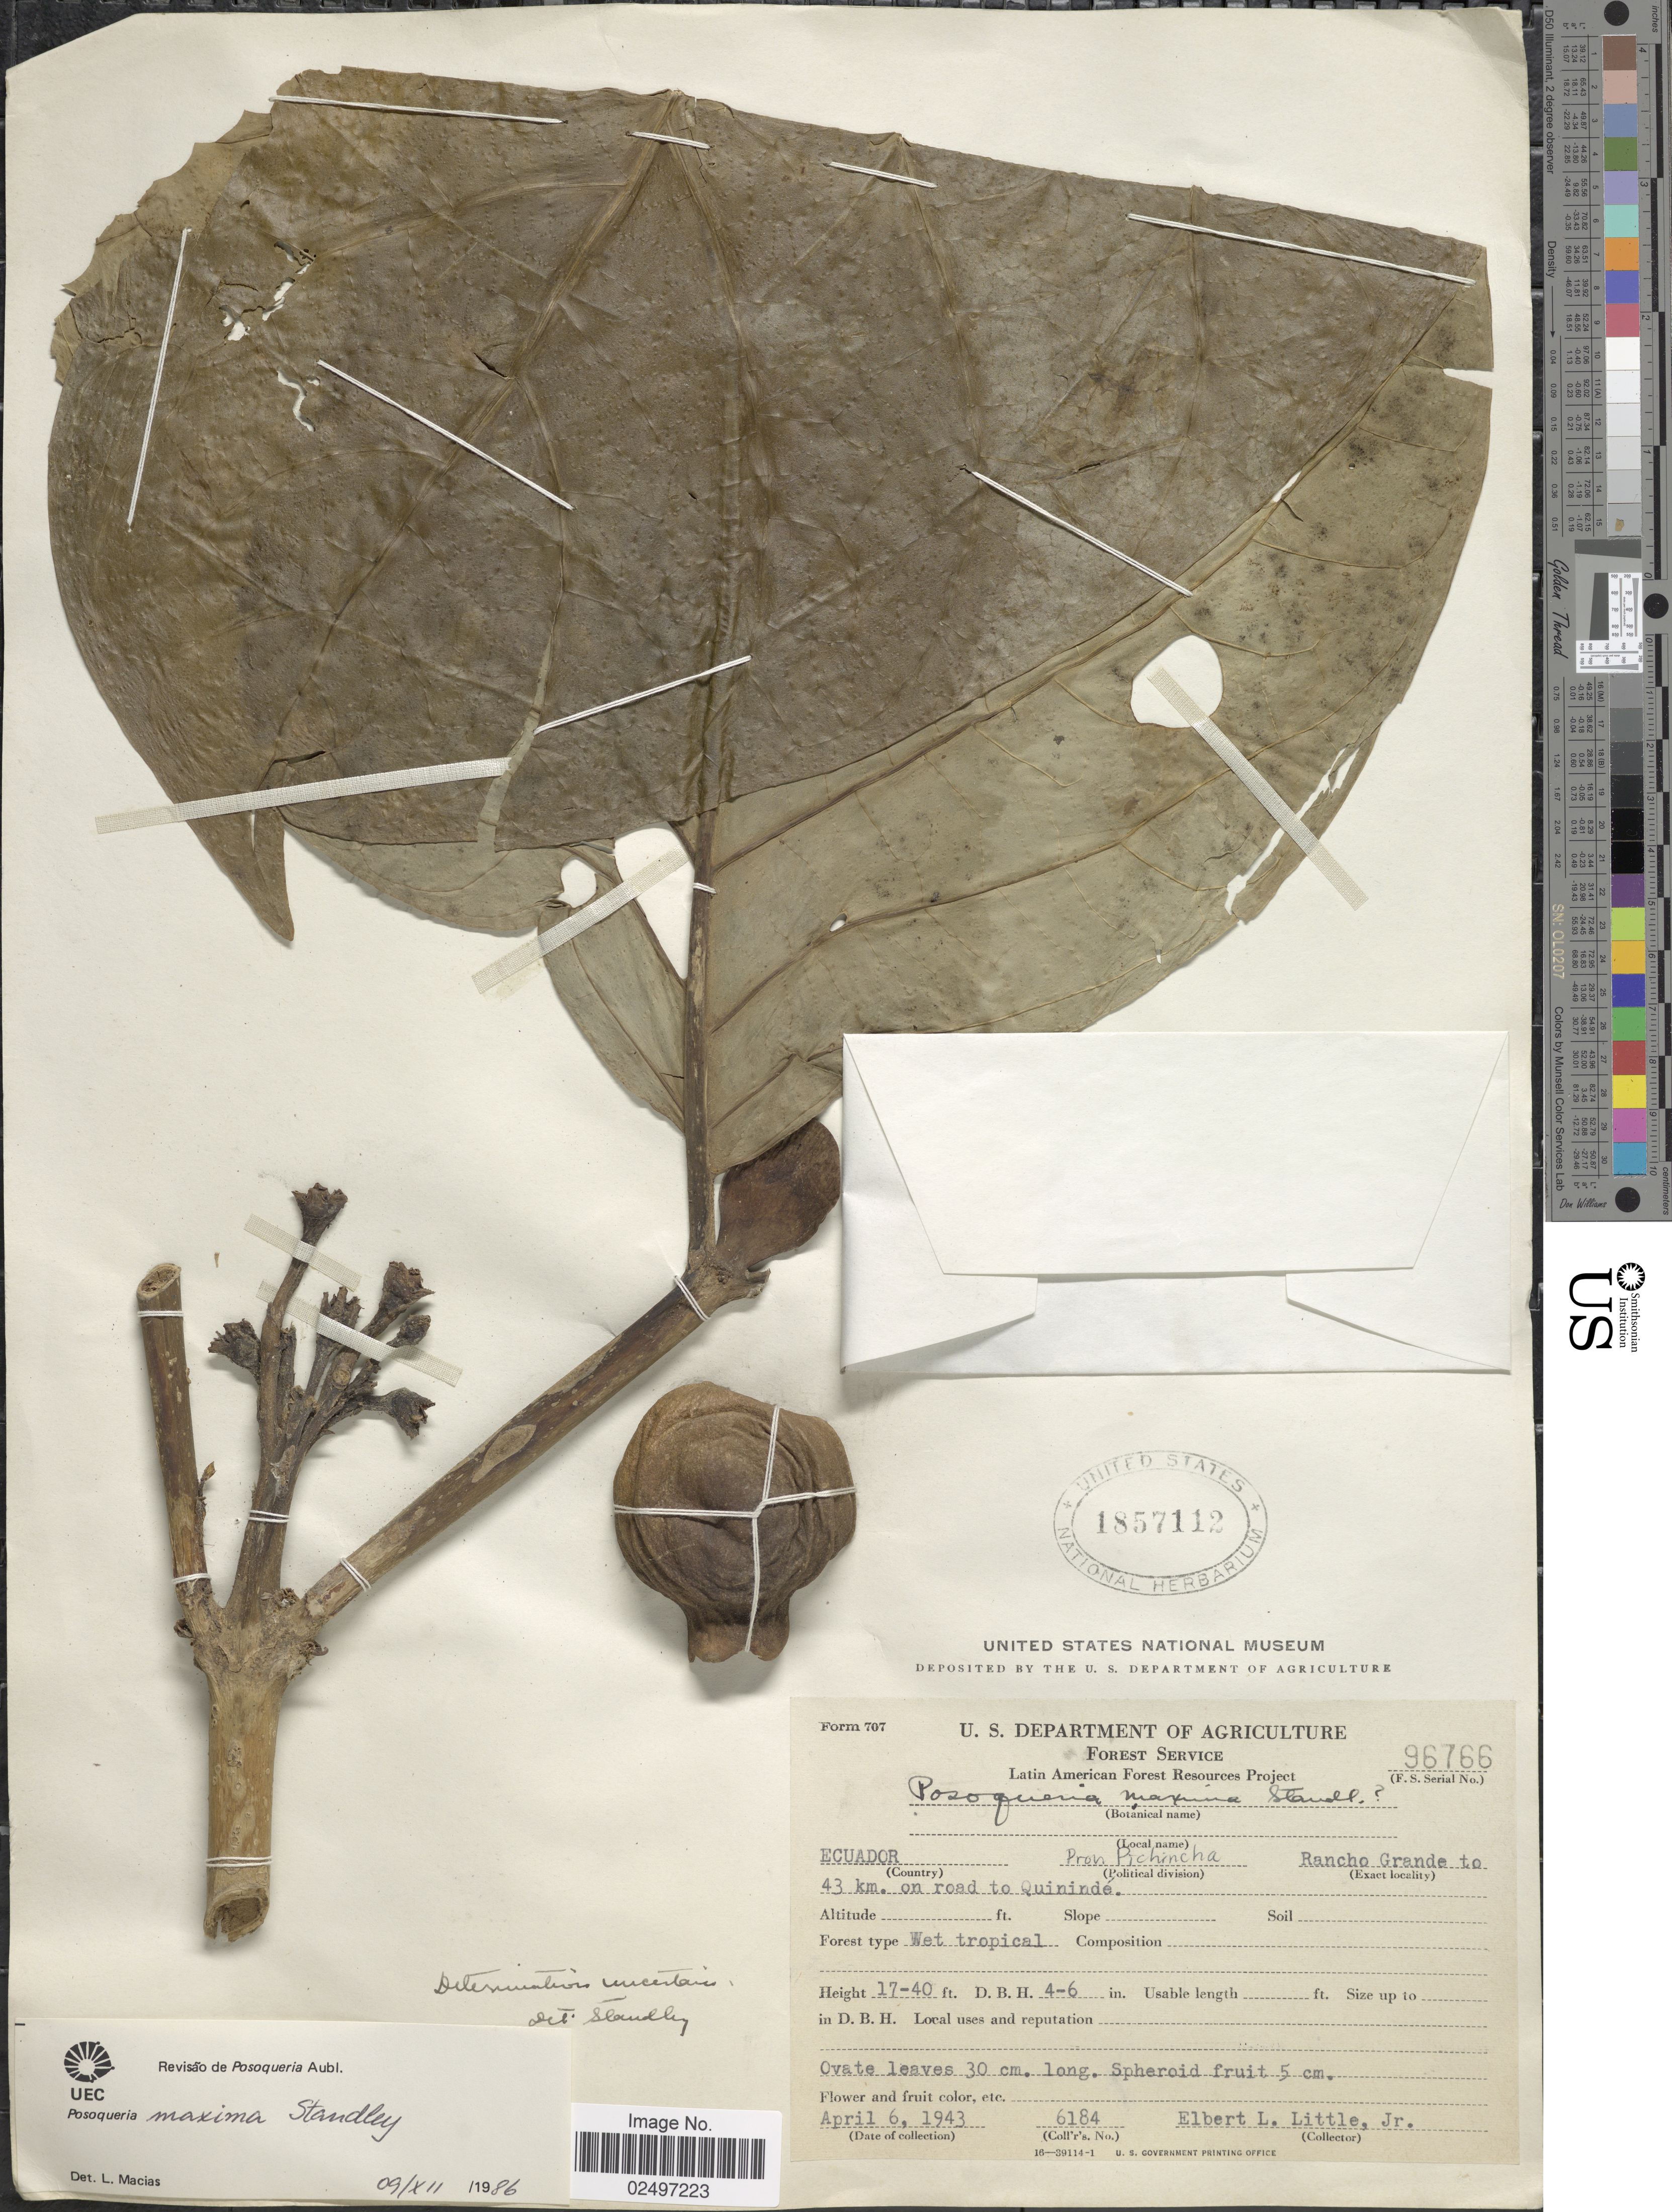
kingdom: Plantae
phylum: Tracheophyta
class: Magnoliopsida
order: Gentianales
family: Rubiaceae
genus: Posoqueria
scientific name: Posoqueria maxima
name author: Standl.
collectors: E. L. Little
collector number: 6184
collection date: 1943-04-06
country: Ecuador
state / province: Pichincha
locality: Rancho Grande to 43 km. on road to Quininde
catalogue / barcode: US 1857112